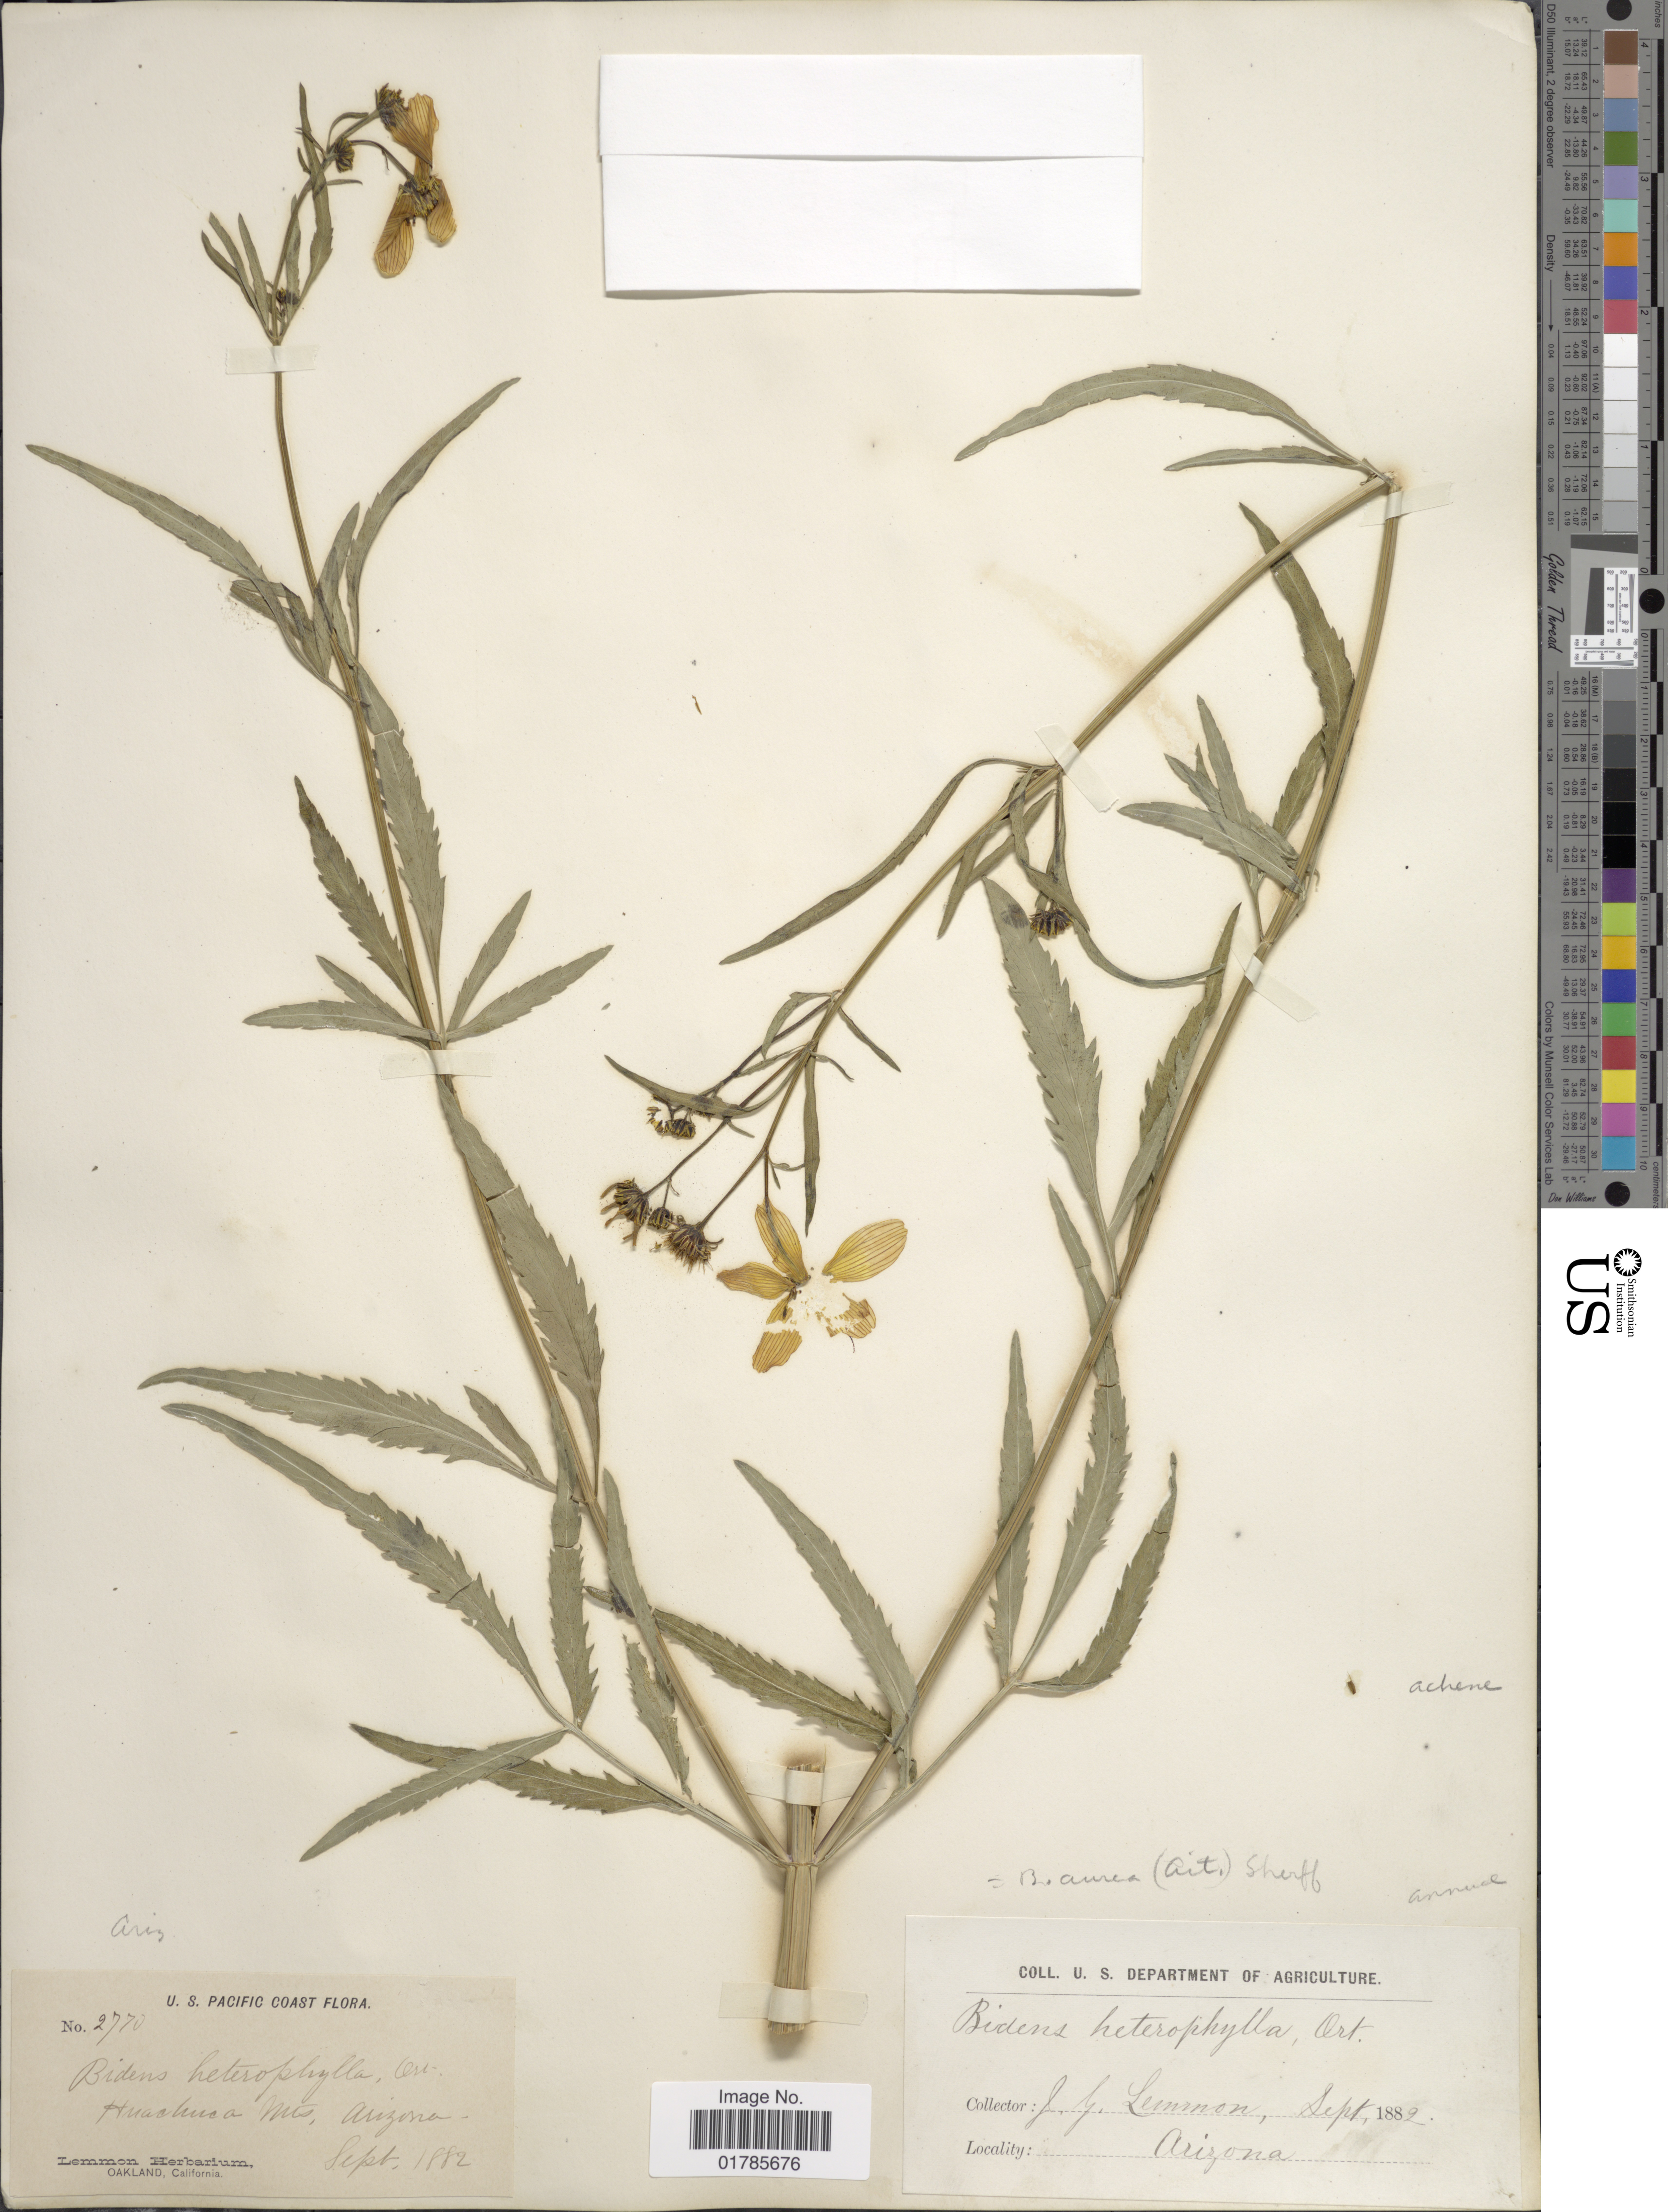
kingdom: Plantae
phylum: Tracheophyta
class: Magnoliopsida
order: Asterales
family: Asteraceae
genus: Bidens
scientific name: Bidens aurea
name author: (Aiton) Sherff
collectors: J. Lemmon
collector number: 2770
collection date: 1882-09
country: United States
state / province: Arizona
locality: Huachuca mts.